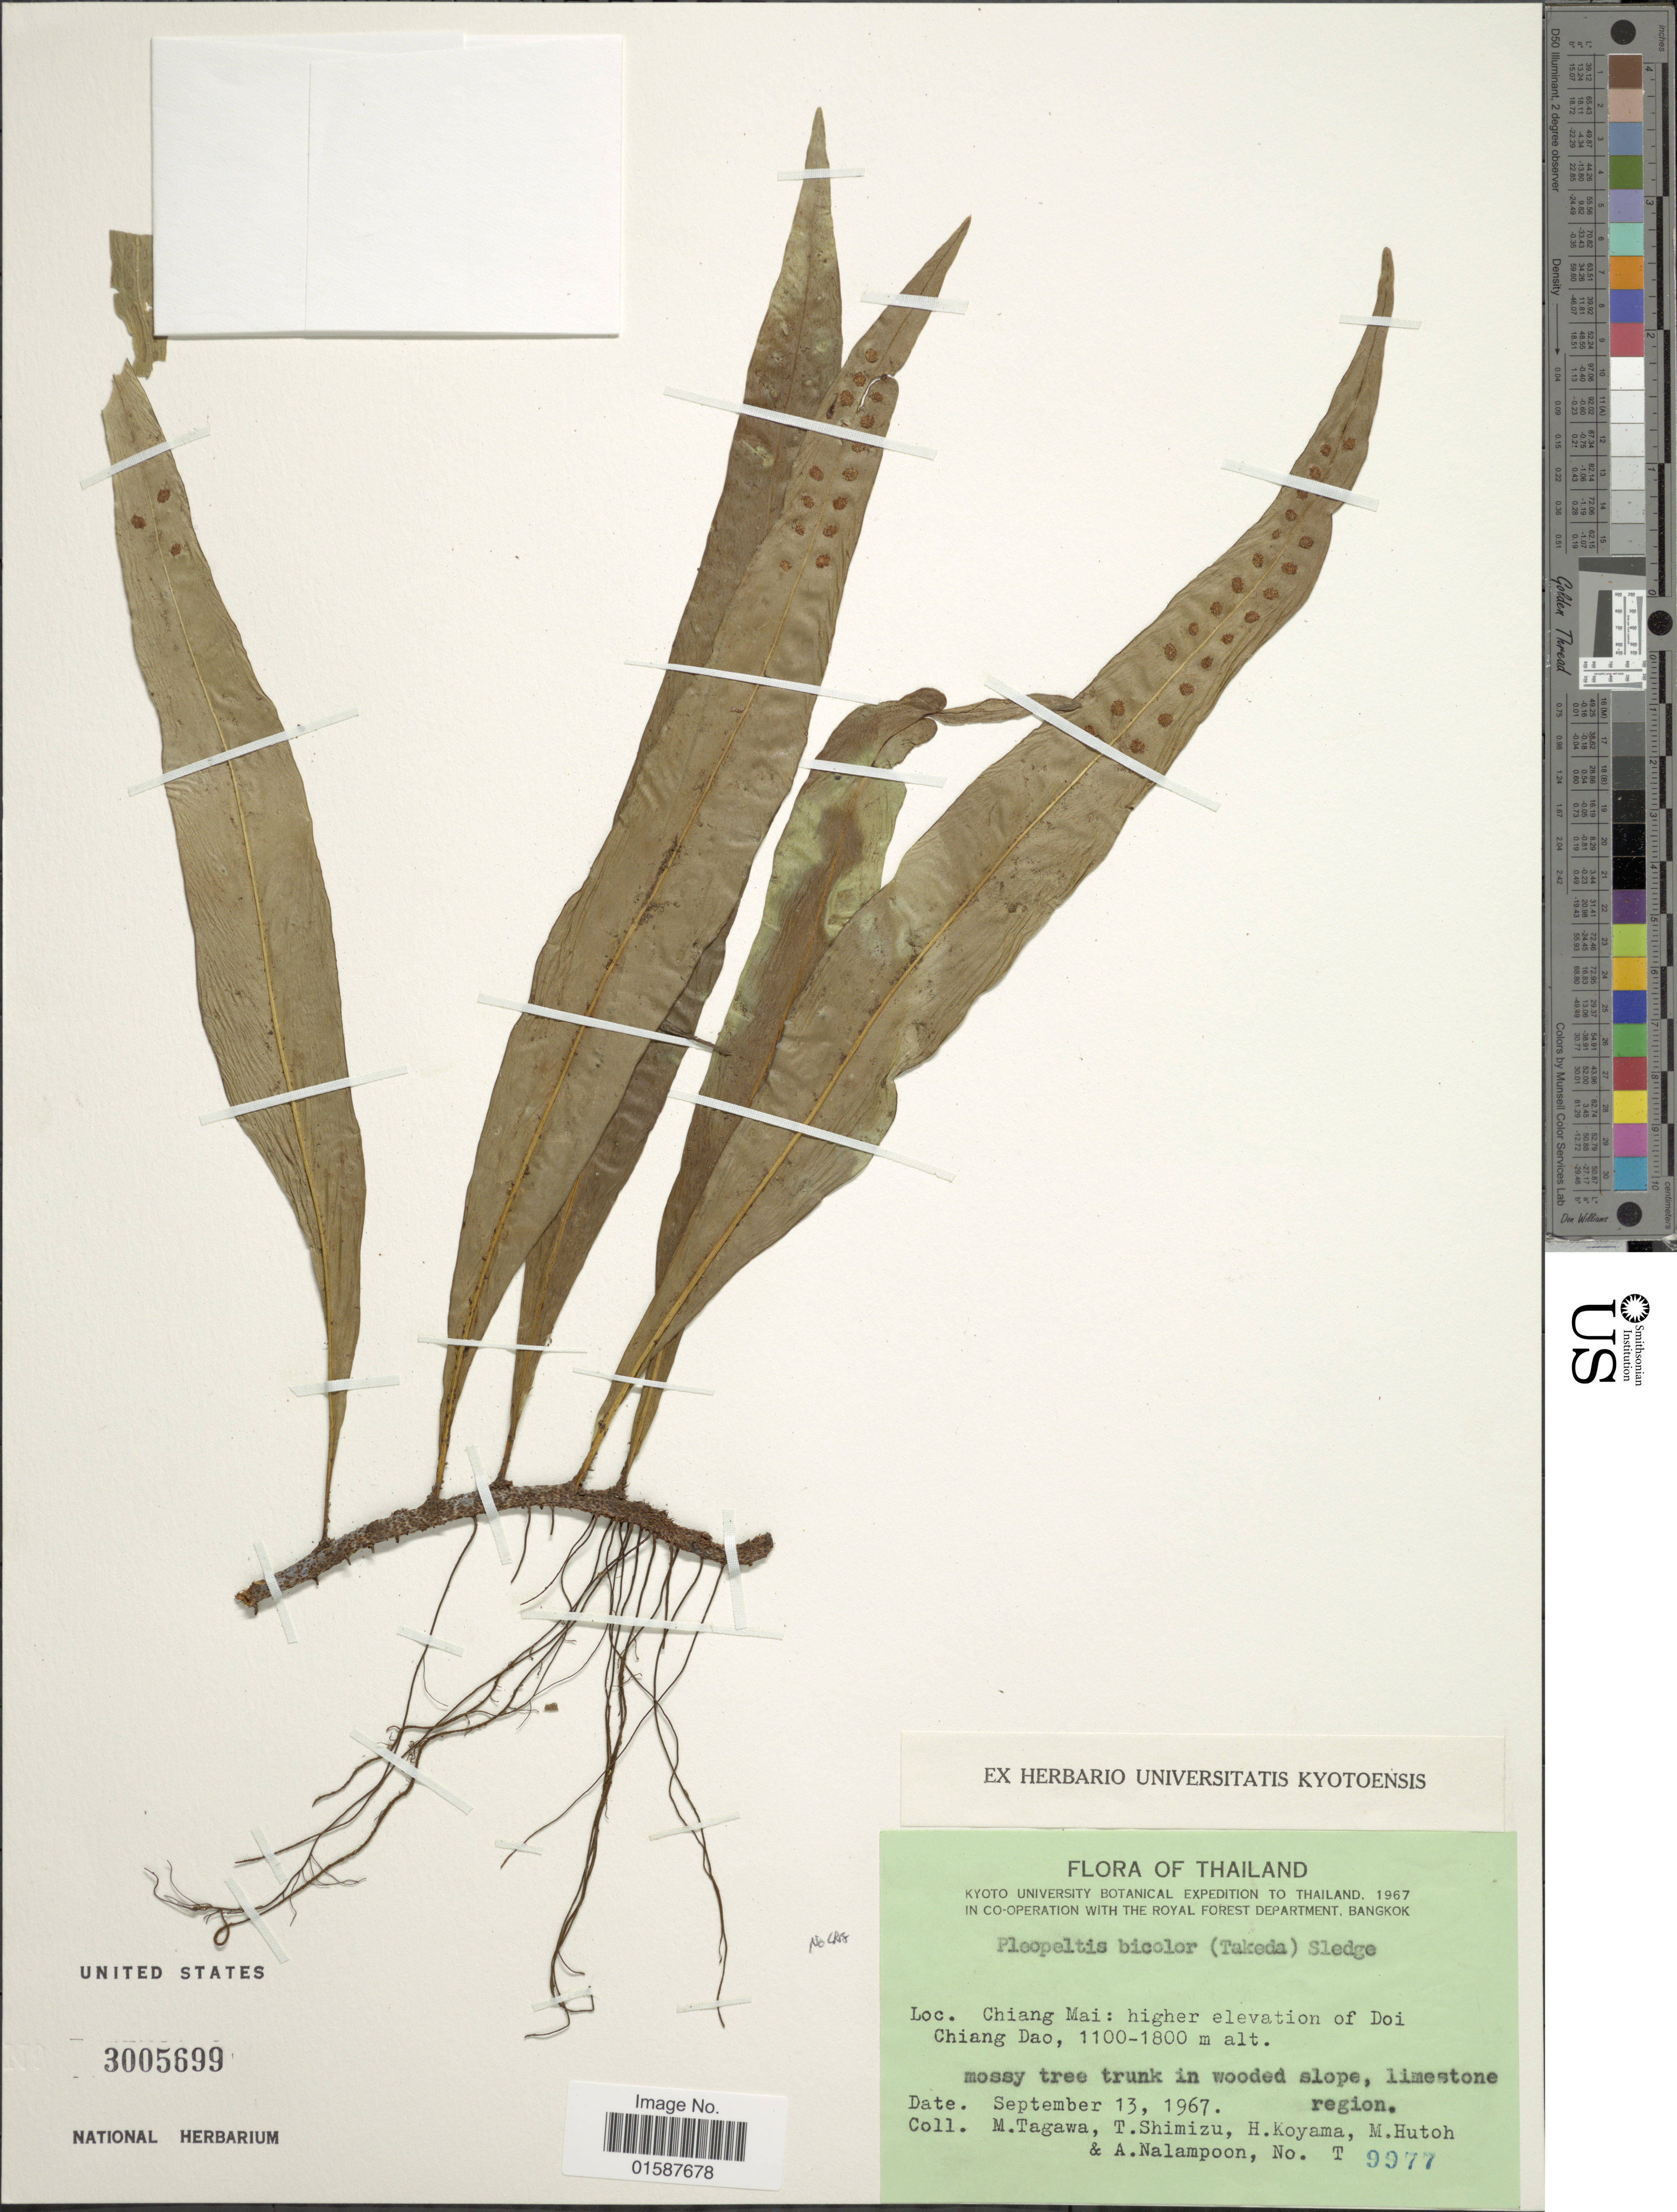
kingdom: Plantae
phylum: Tracheophyta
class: Polypodiopsida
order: Polypodiales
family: Polypodiaceae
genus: Lepisorus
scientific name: Lepisorus bicolor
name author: (Takeda) Ching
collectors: M. Tagawa, T. Shimizu, H. Koyama, M. Hutoh & et al.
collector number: T9977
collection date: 1967-09-13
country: Thailand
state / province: Chiang Mai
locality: Chiang Mai: higher elevation of Doi Chiang Dao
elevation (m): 1100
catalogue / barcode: US 3005699